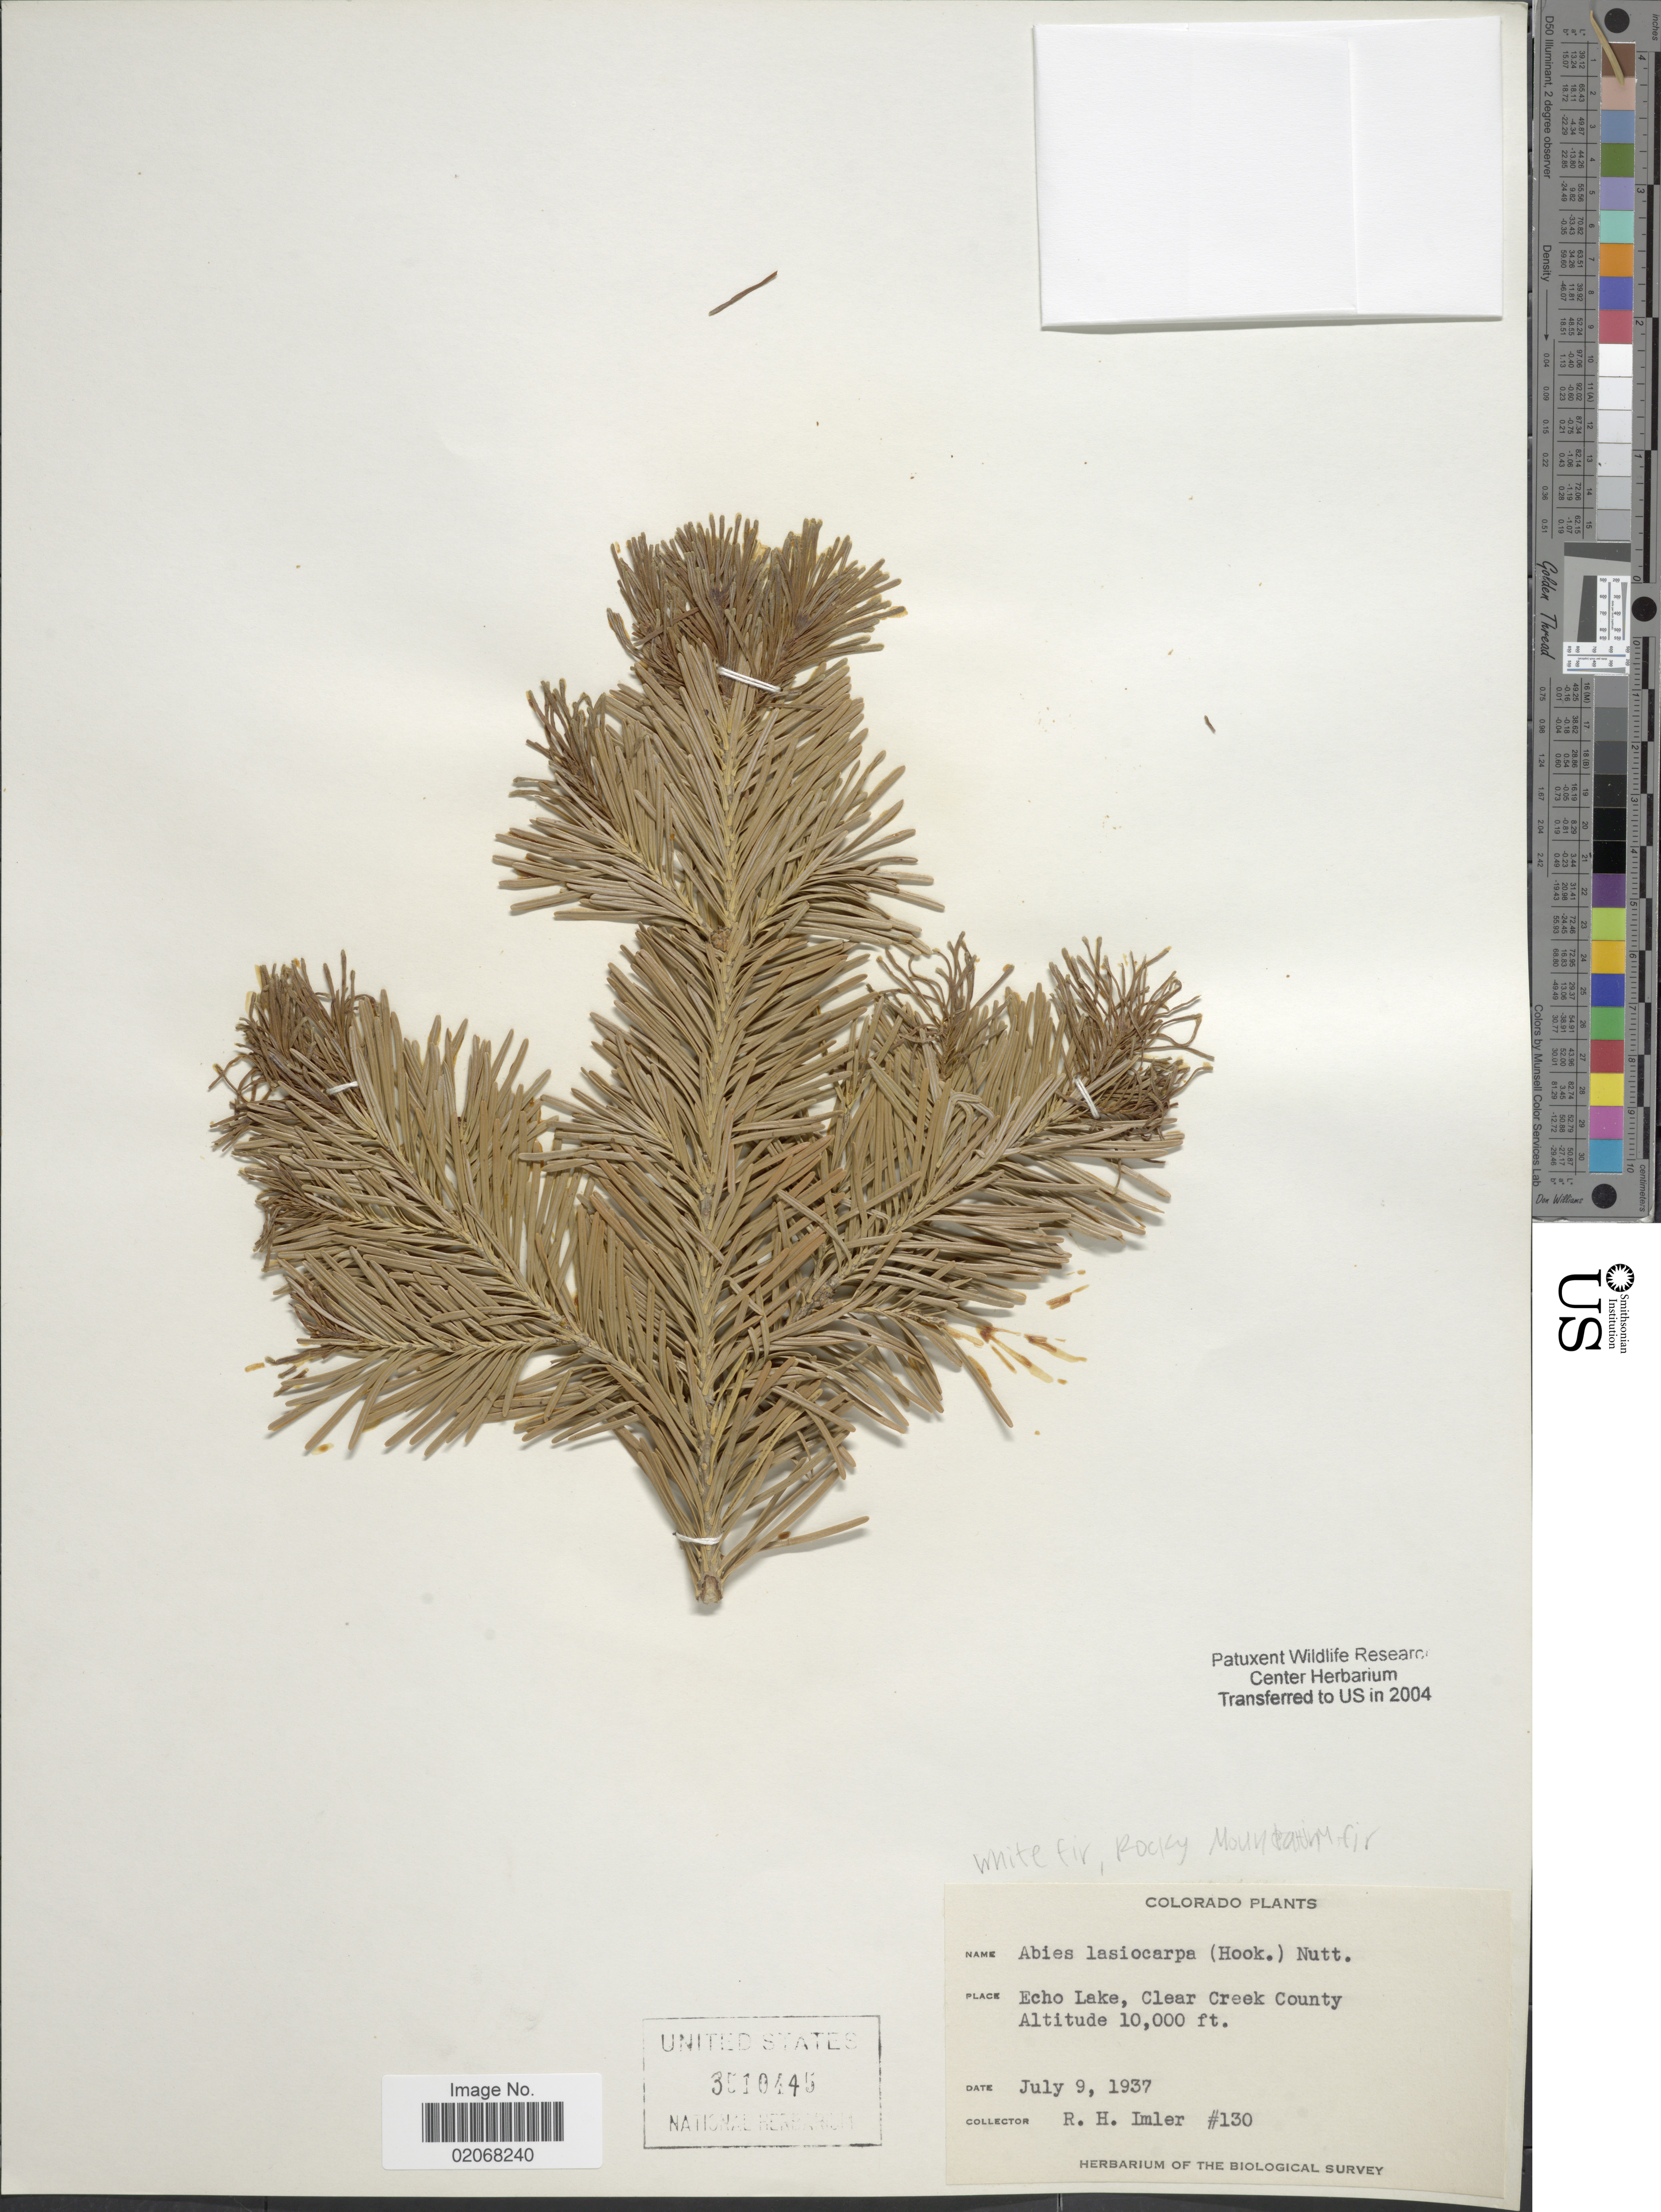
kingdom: Plantae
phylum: Tracheophyta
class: Pinopsida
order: Pinales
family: Pinaceae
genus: Abies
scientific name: Abies lasiocarpa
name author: (Hook.) Nutt.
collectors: R. Imler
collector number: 130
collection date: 1937-07-09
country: United States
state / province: Colorado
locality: Echo Lake, clear Creek County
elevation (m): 3048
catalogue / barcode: US 3510445